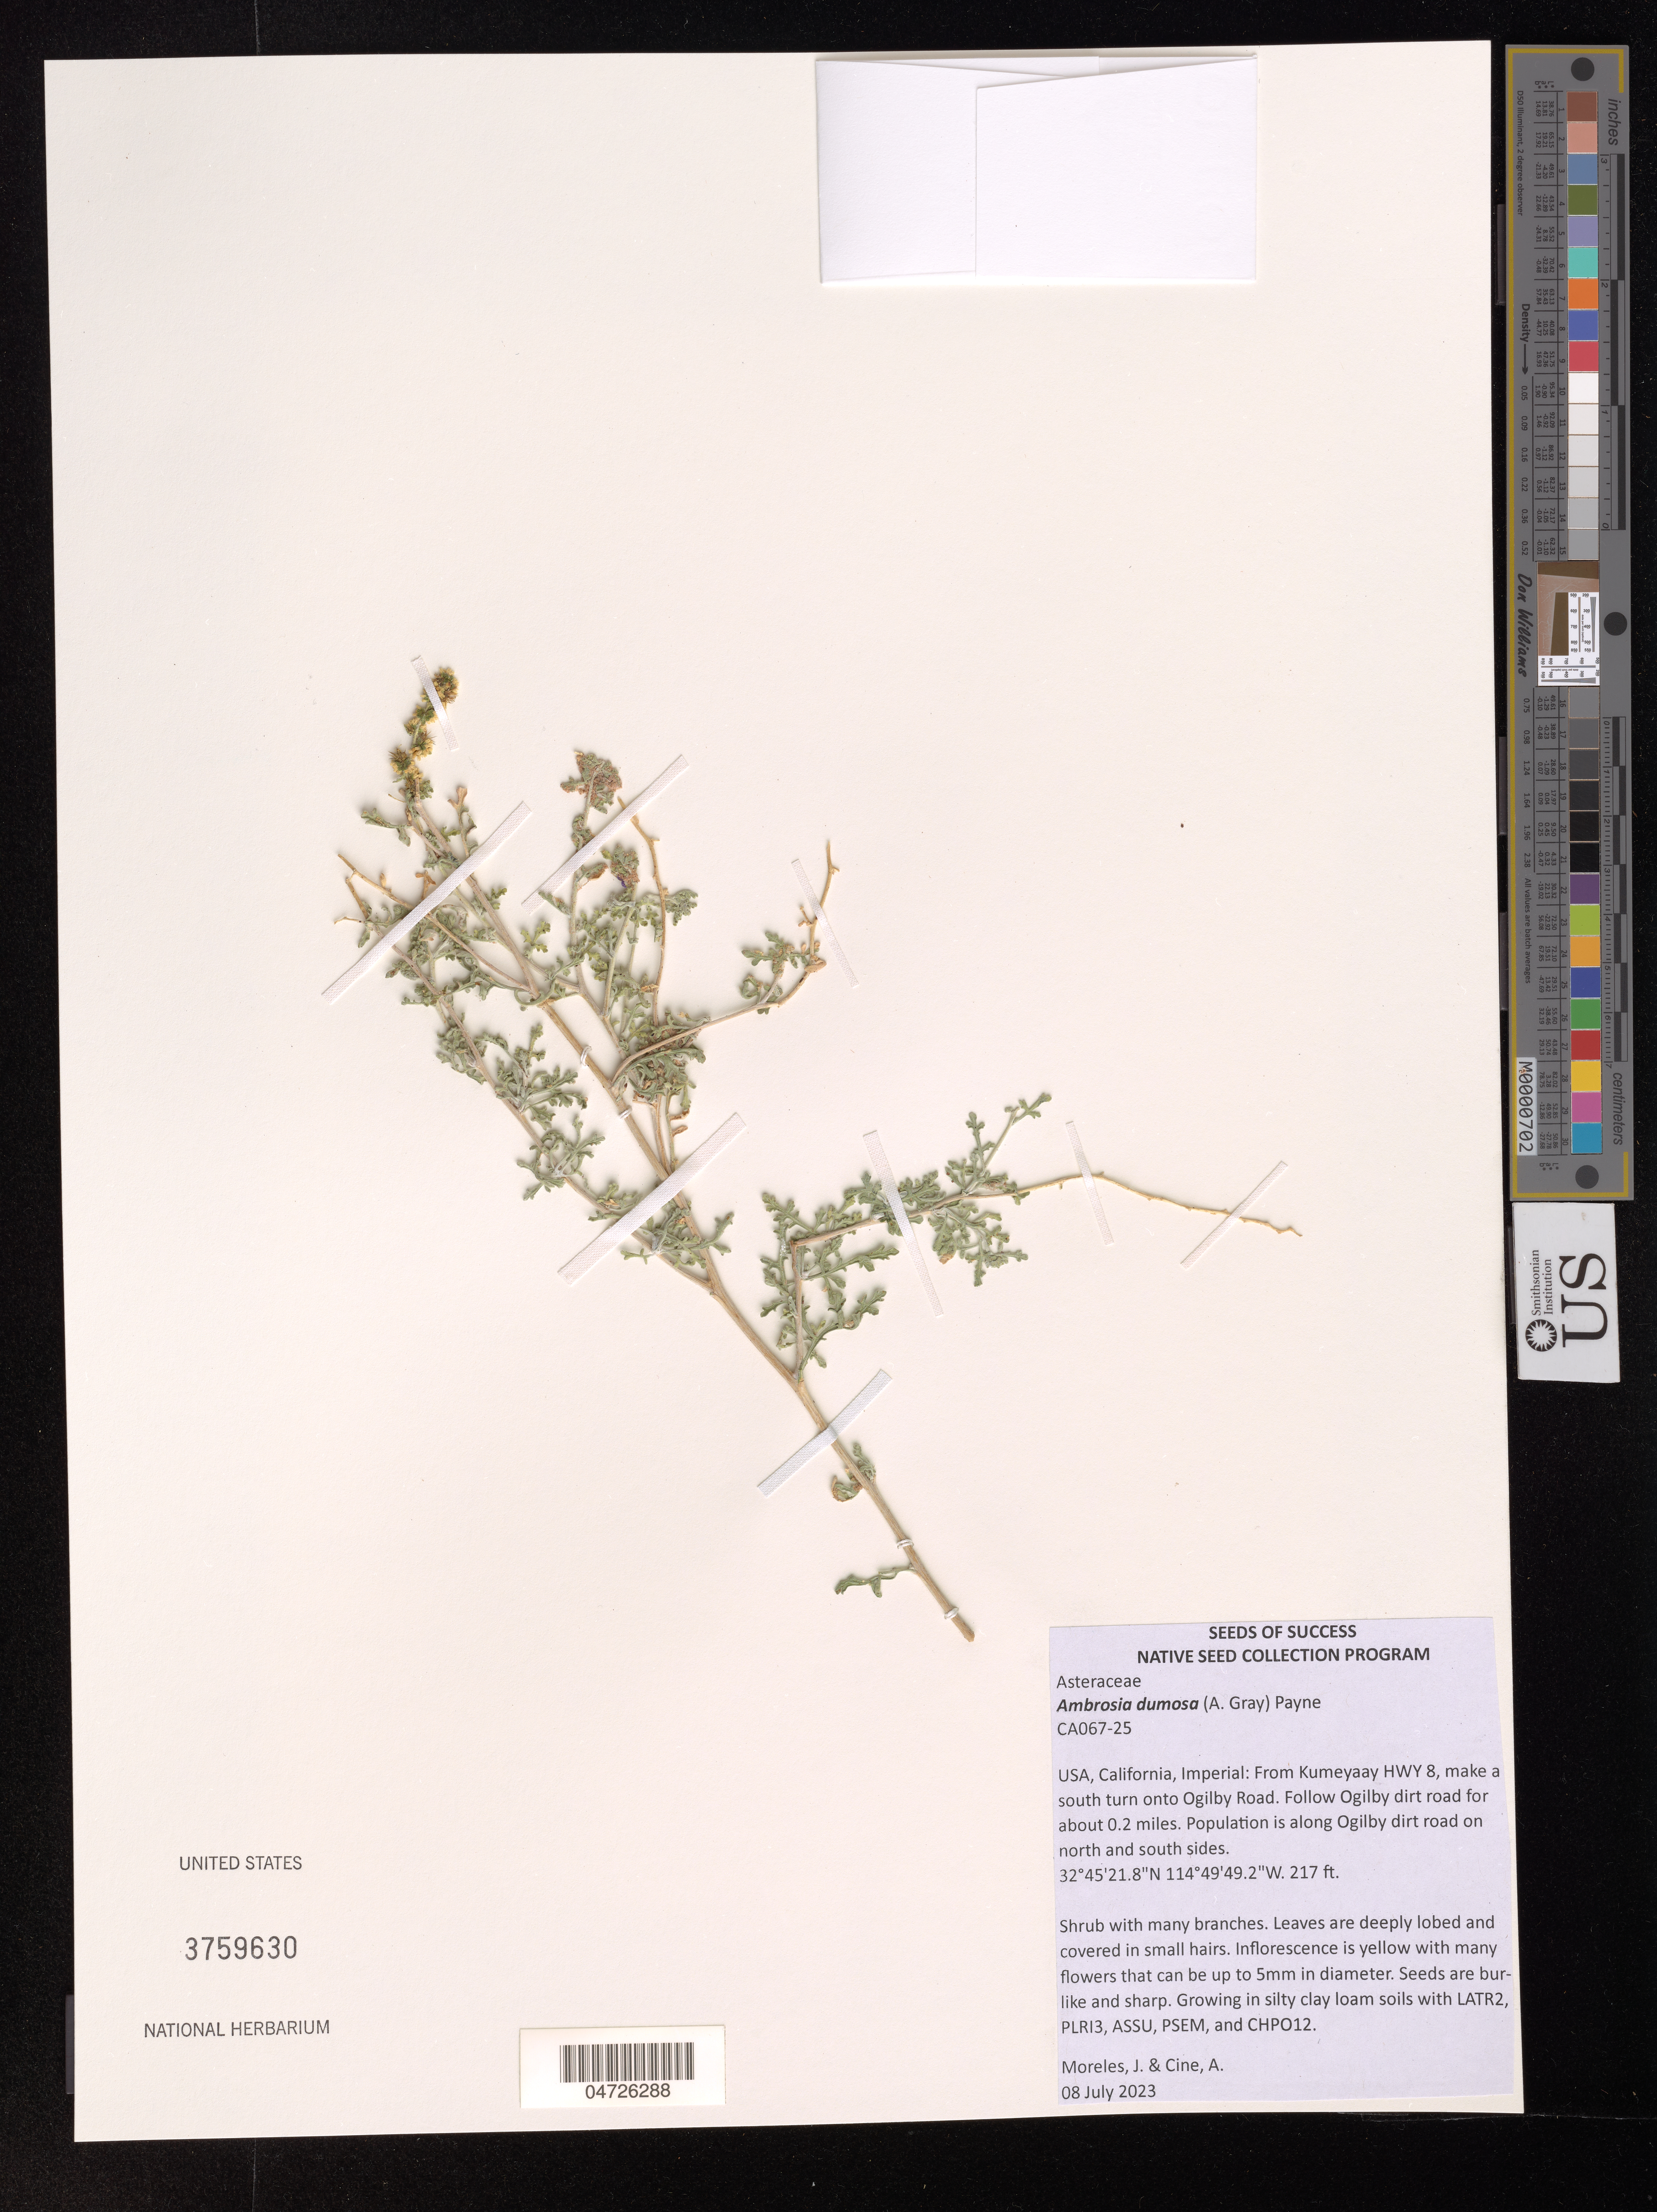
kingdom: Plantae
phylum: Tracheophyta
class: Magnoliopsida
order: Asterales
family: Asteraceae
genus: Ambrosia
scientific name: Ambrosia dumosa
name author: (A. Gray) W.W.Payne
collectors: J. Moreles & A. Cine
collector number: CA067-25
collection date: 2023-07-08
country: United States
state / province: California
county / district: Imperial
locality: Imperial: From Kumeyaay HWY 8, make a south turn onto Ogilby Road. Follow Ogilby dirt road for about 0.2 miles. Population is along Ogilby dirt road on north and south sides.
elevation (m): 66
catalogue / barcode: US 3759630